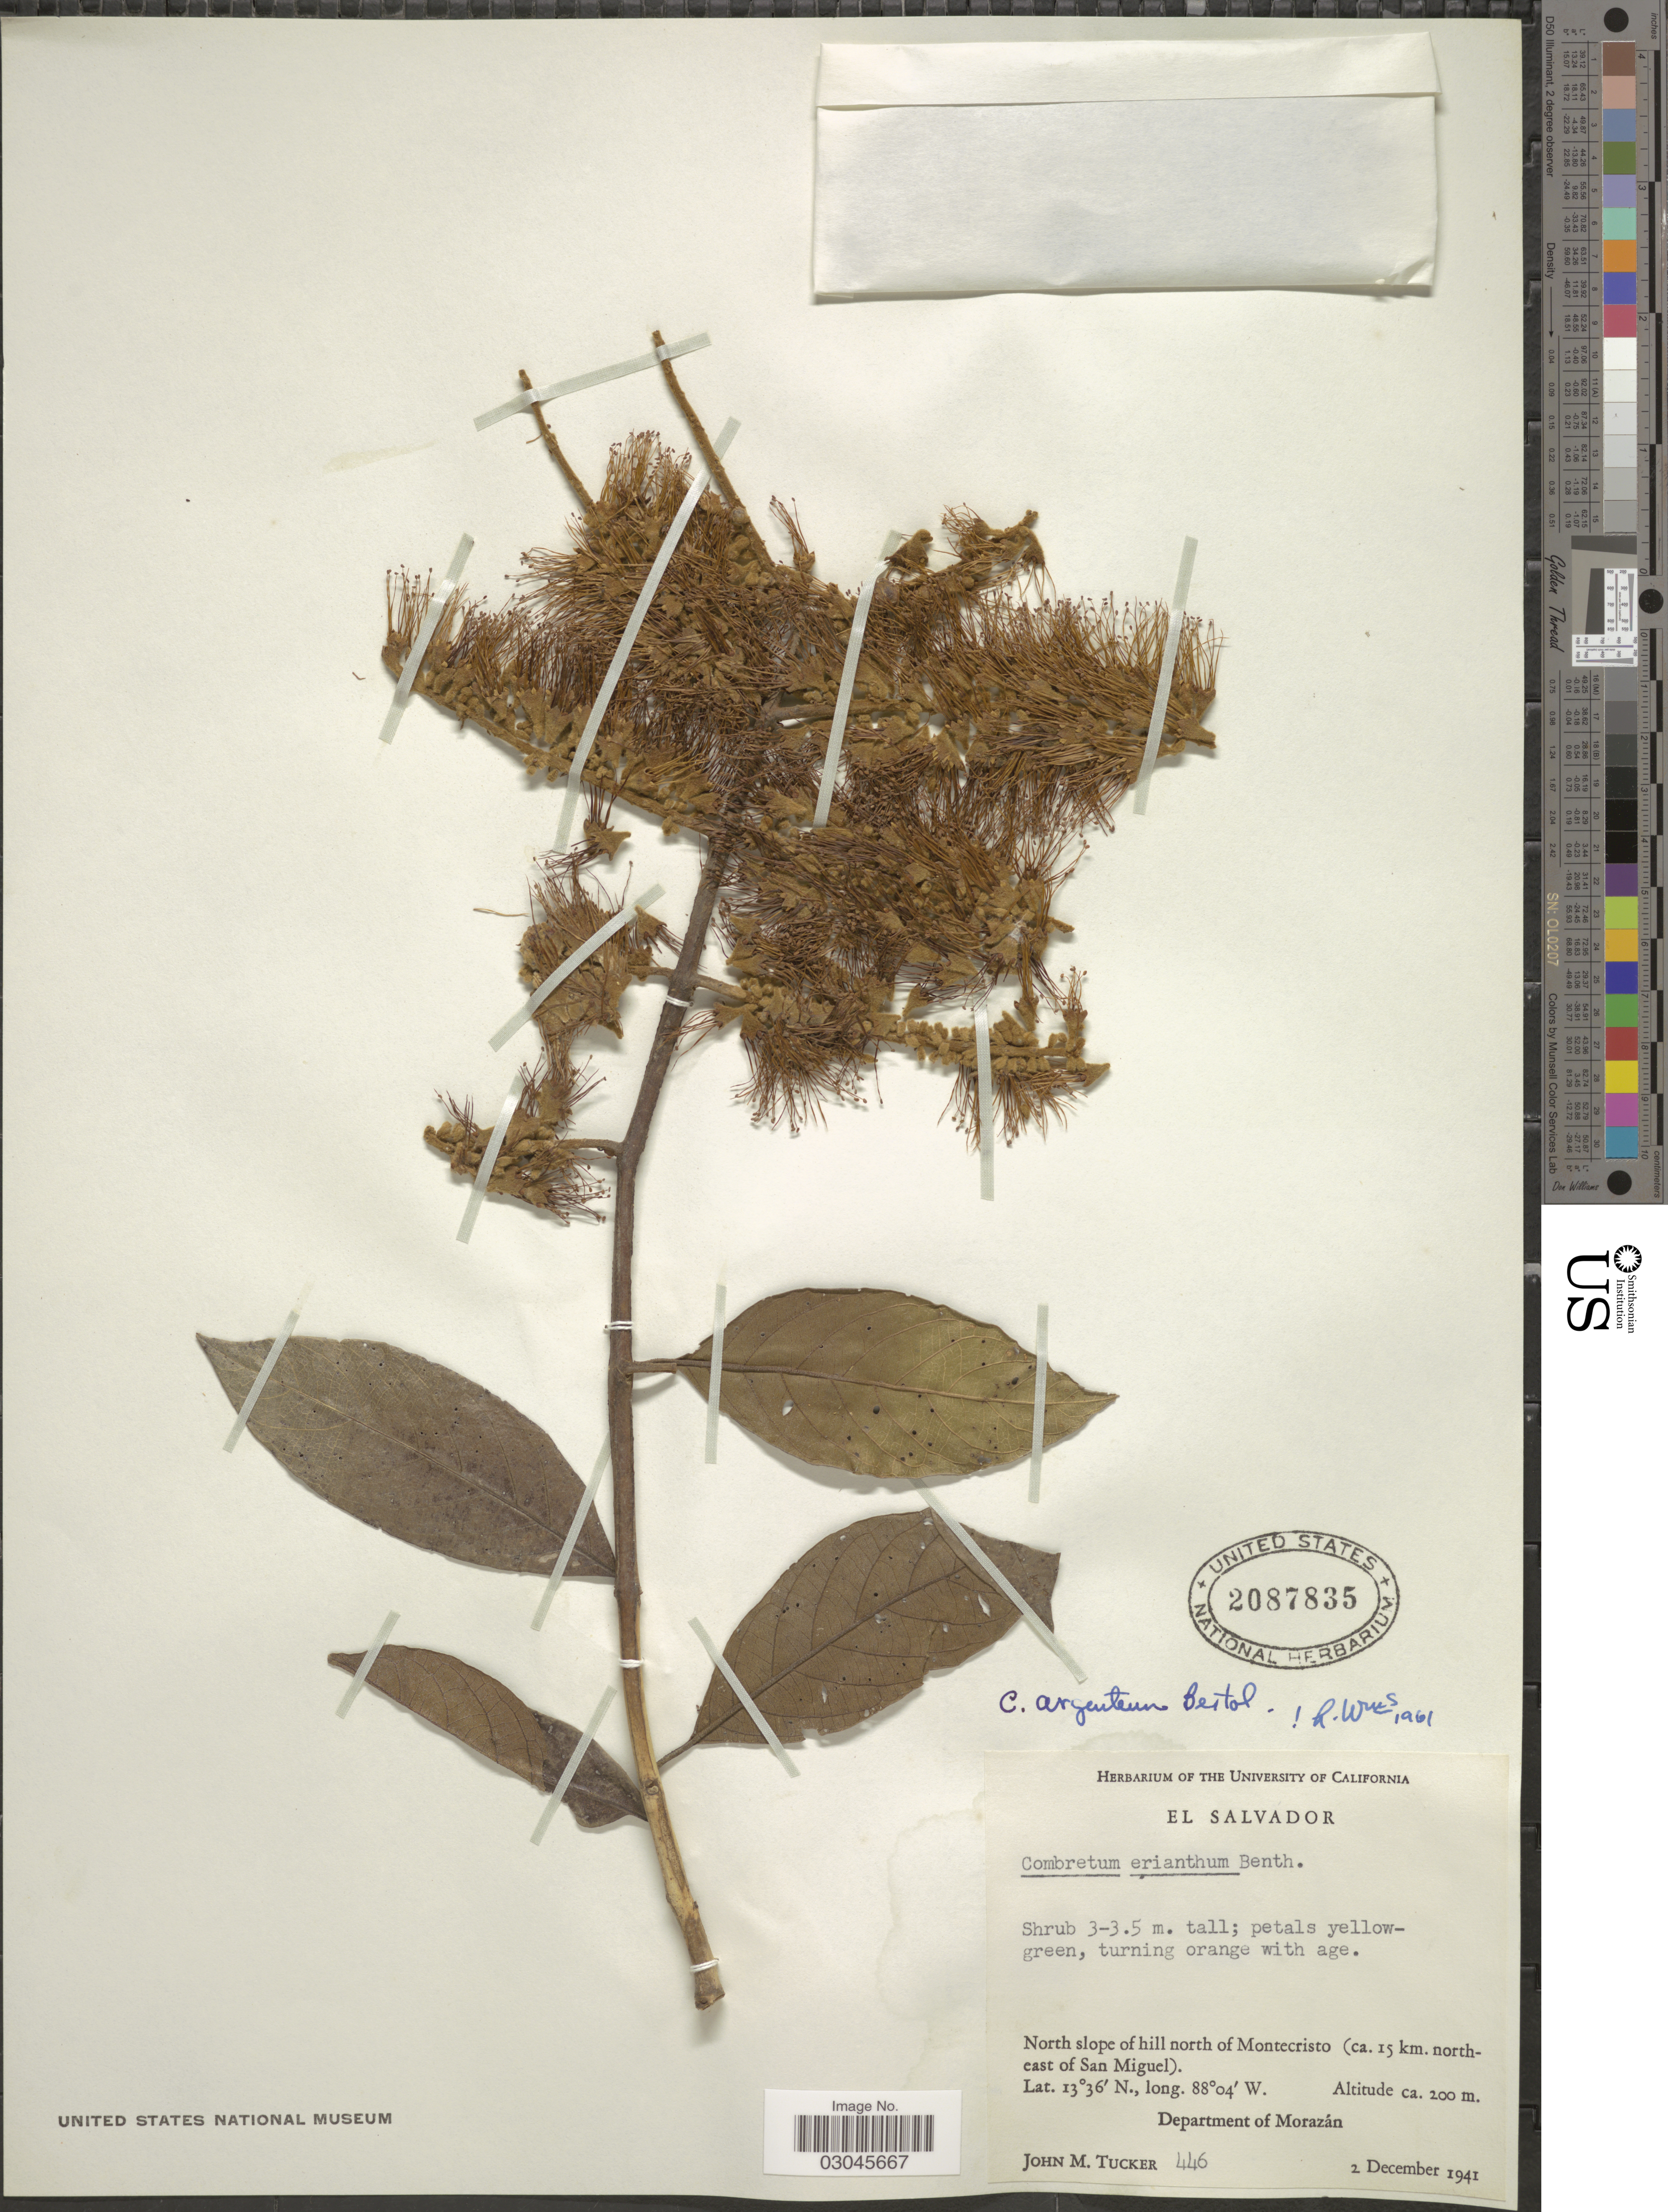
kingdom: Plantae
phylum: Tracheophyta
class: Magnoliopsida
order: Myrtales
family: Combretaceae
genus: Combretum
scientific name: Combretum argenteum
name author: Bertol.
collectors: J. M. Tucker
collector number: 446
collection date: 1941-12-02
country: El Salvador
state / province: Morazan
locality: North slope of hill north of Montecristo (ca. 15 km. north-east of San Miguel).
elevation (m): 200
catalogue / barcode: US 2087835